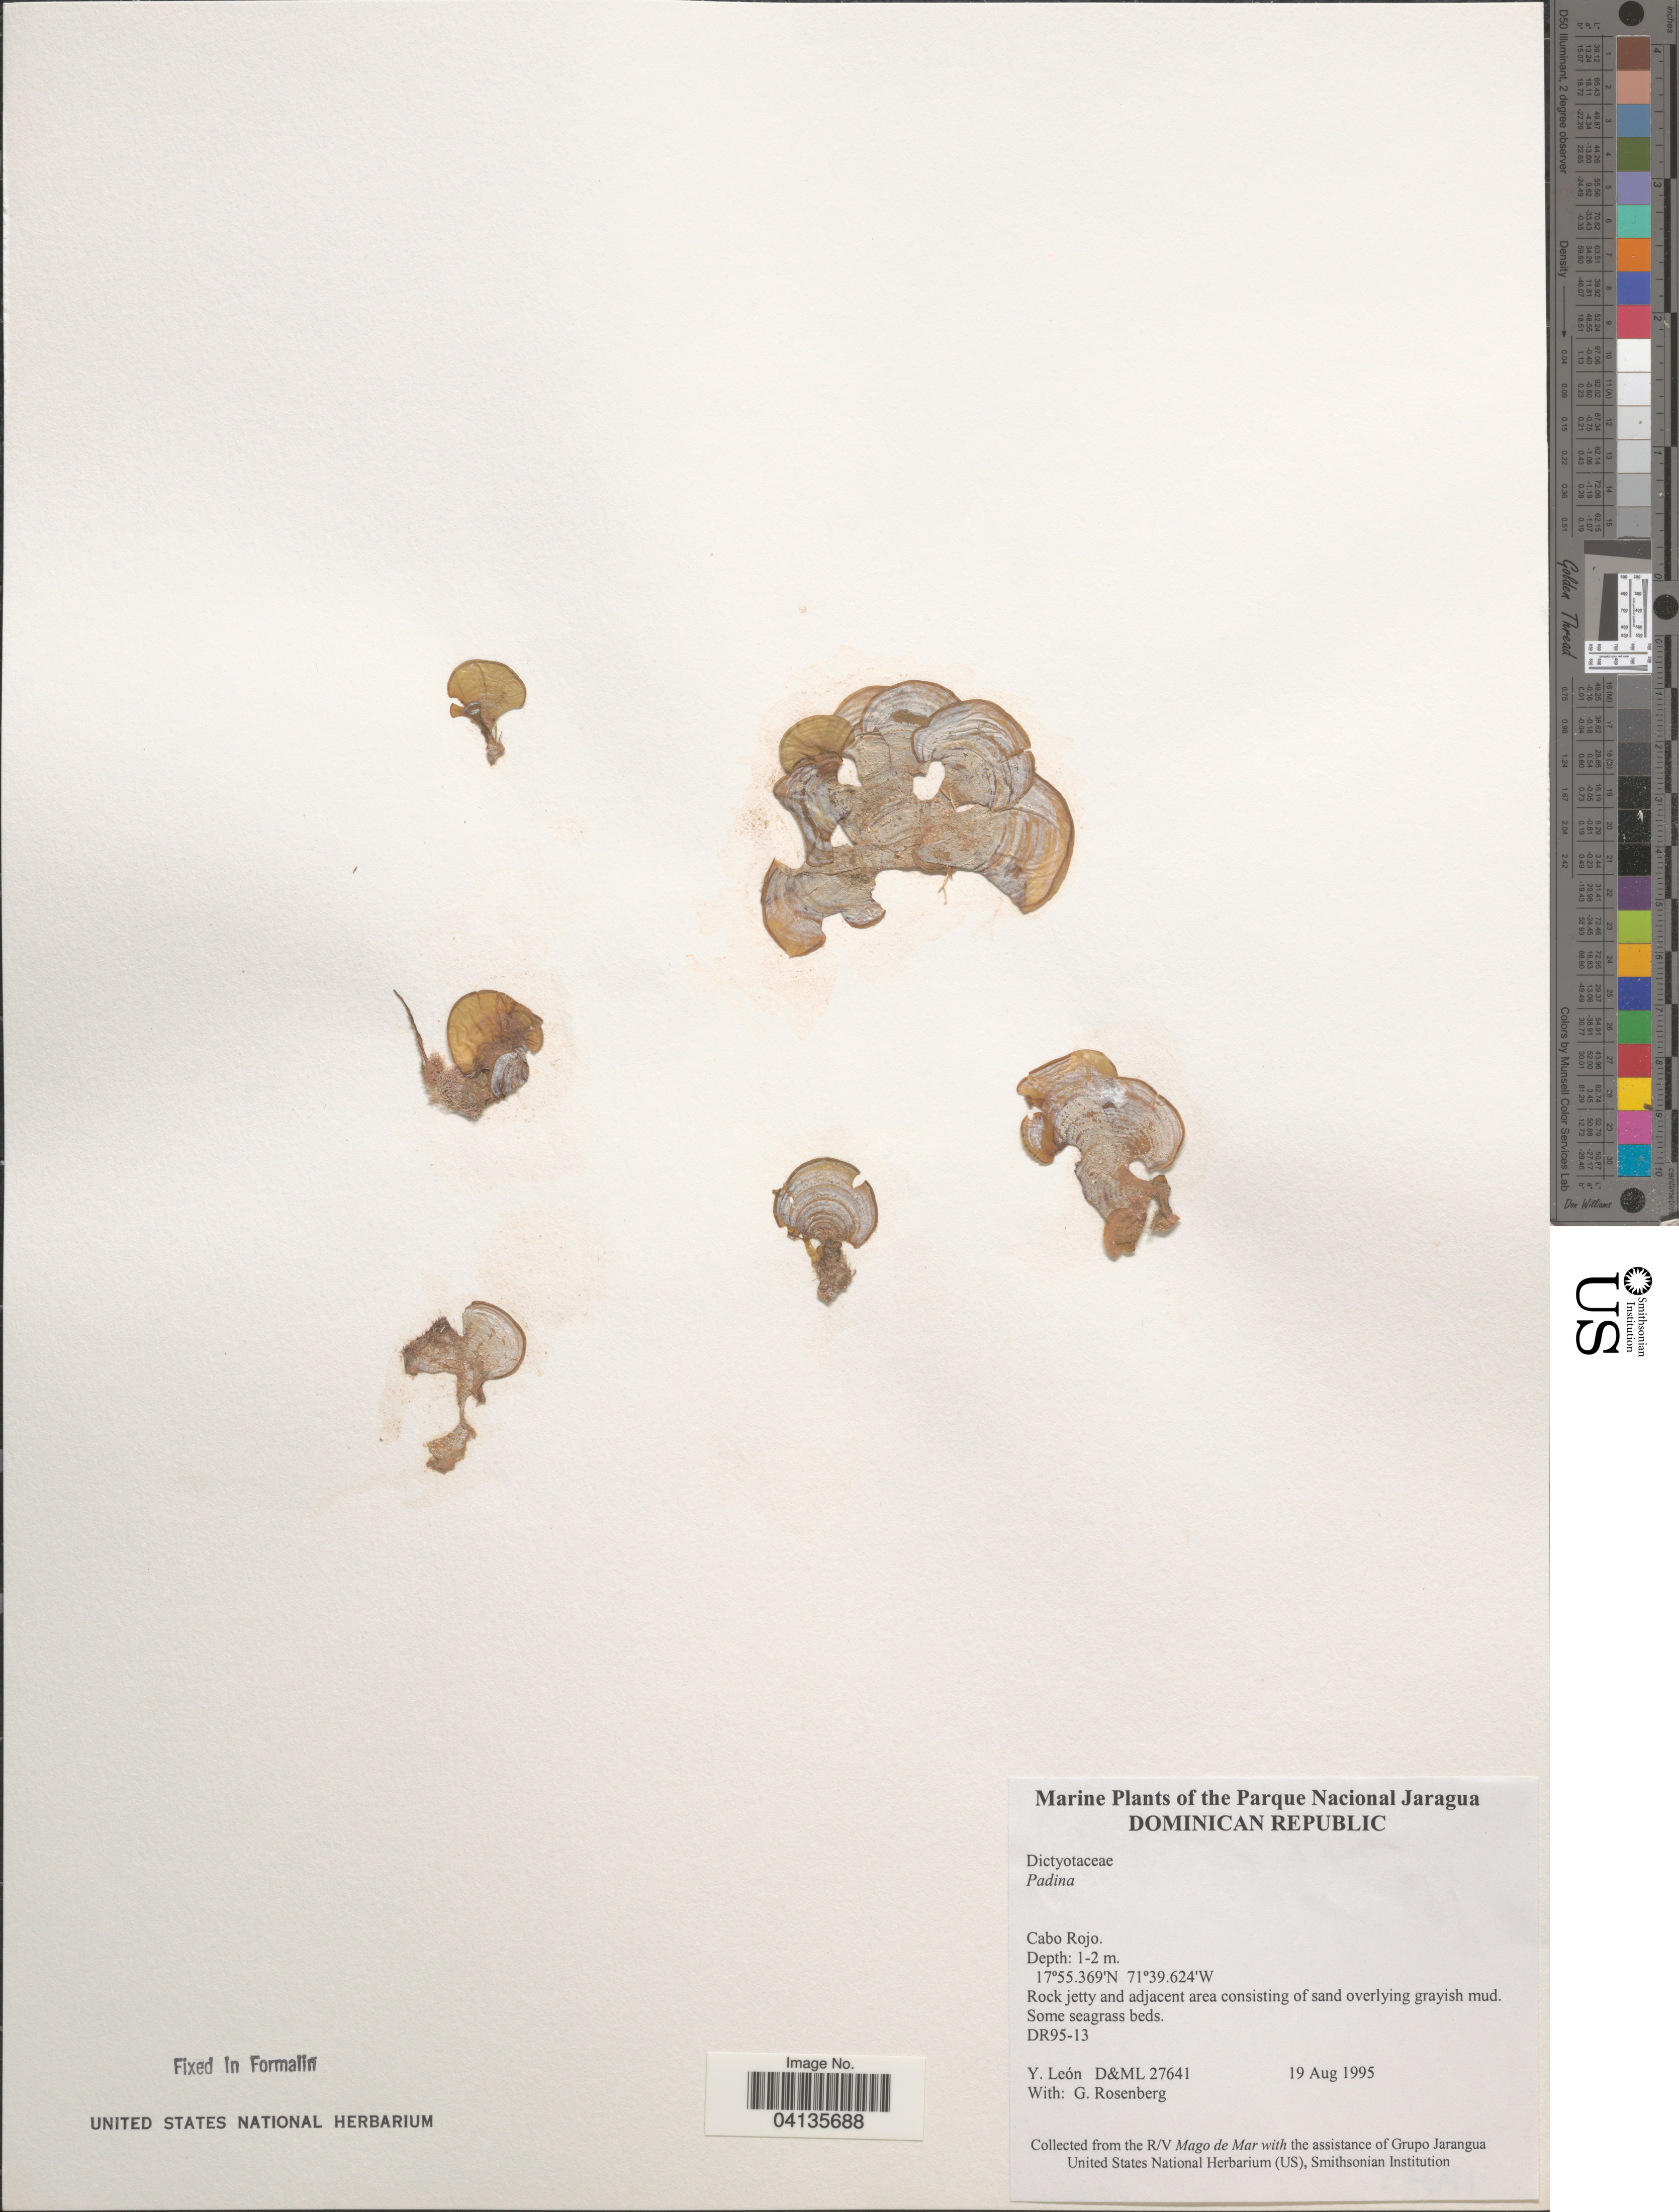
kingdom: Chromista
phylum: Ochrophyta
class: Phaeophyceae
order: Dictyotales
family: Dictyotaceae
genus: Padina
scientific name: Padina sp.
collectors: Y. León & G. Rosenberg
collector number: D&ML27641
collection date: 1995-08-19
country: Dominican Republic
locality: Parque Nacional Jaragua. Cabo Rojo.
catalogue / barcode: US 238704